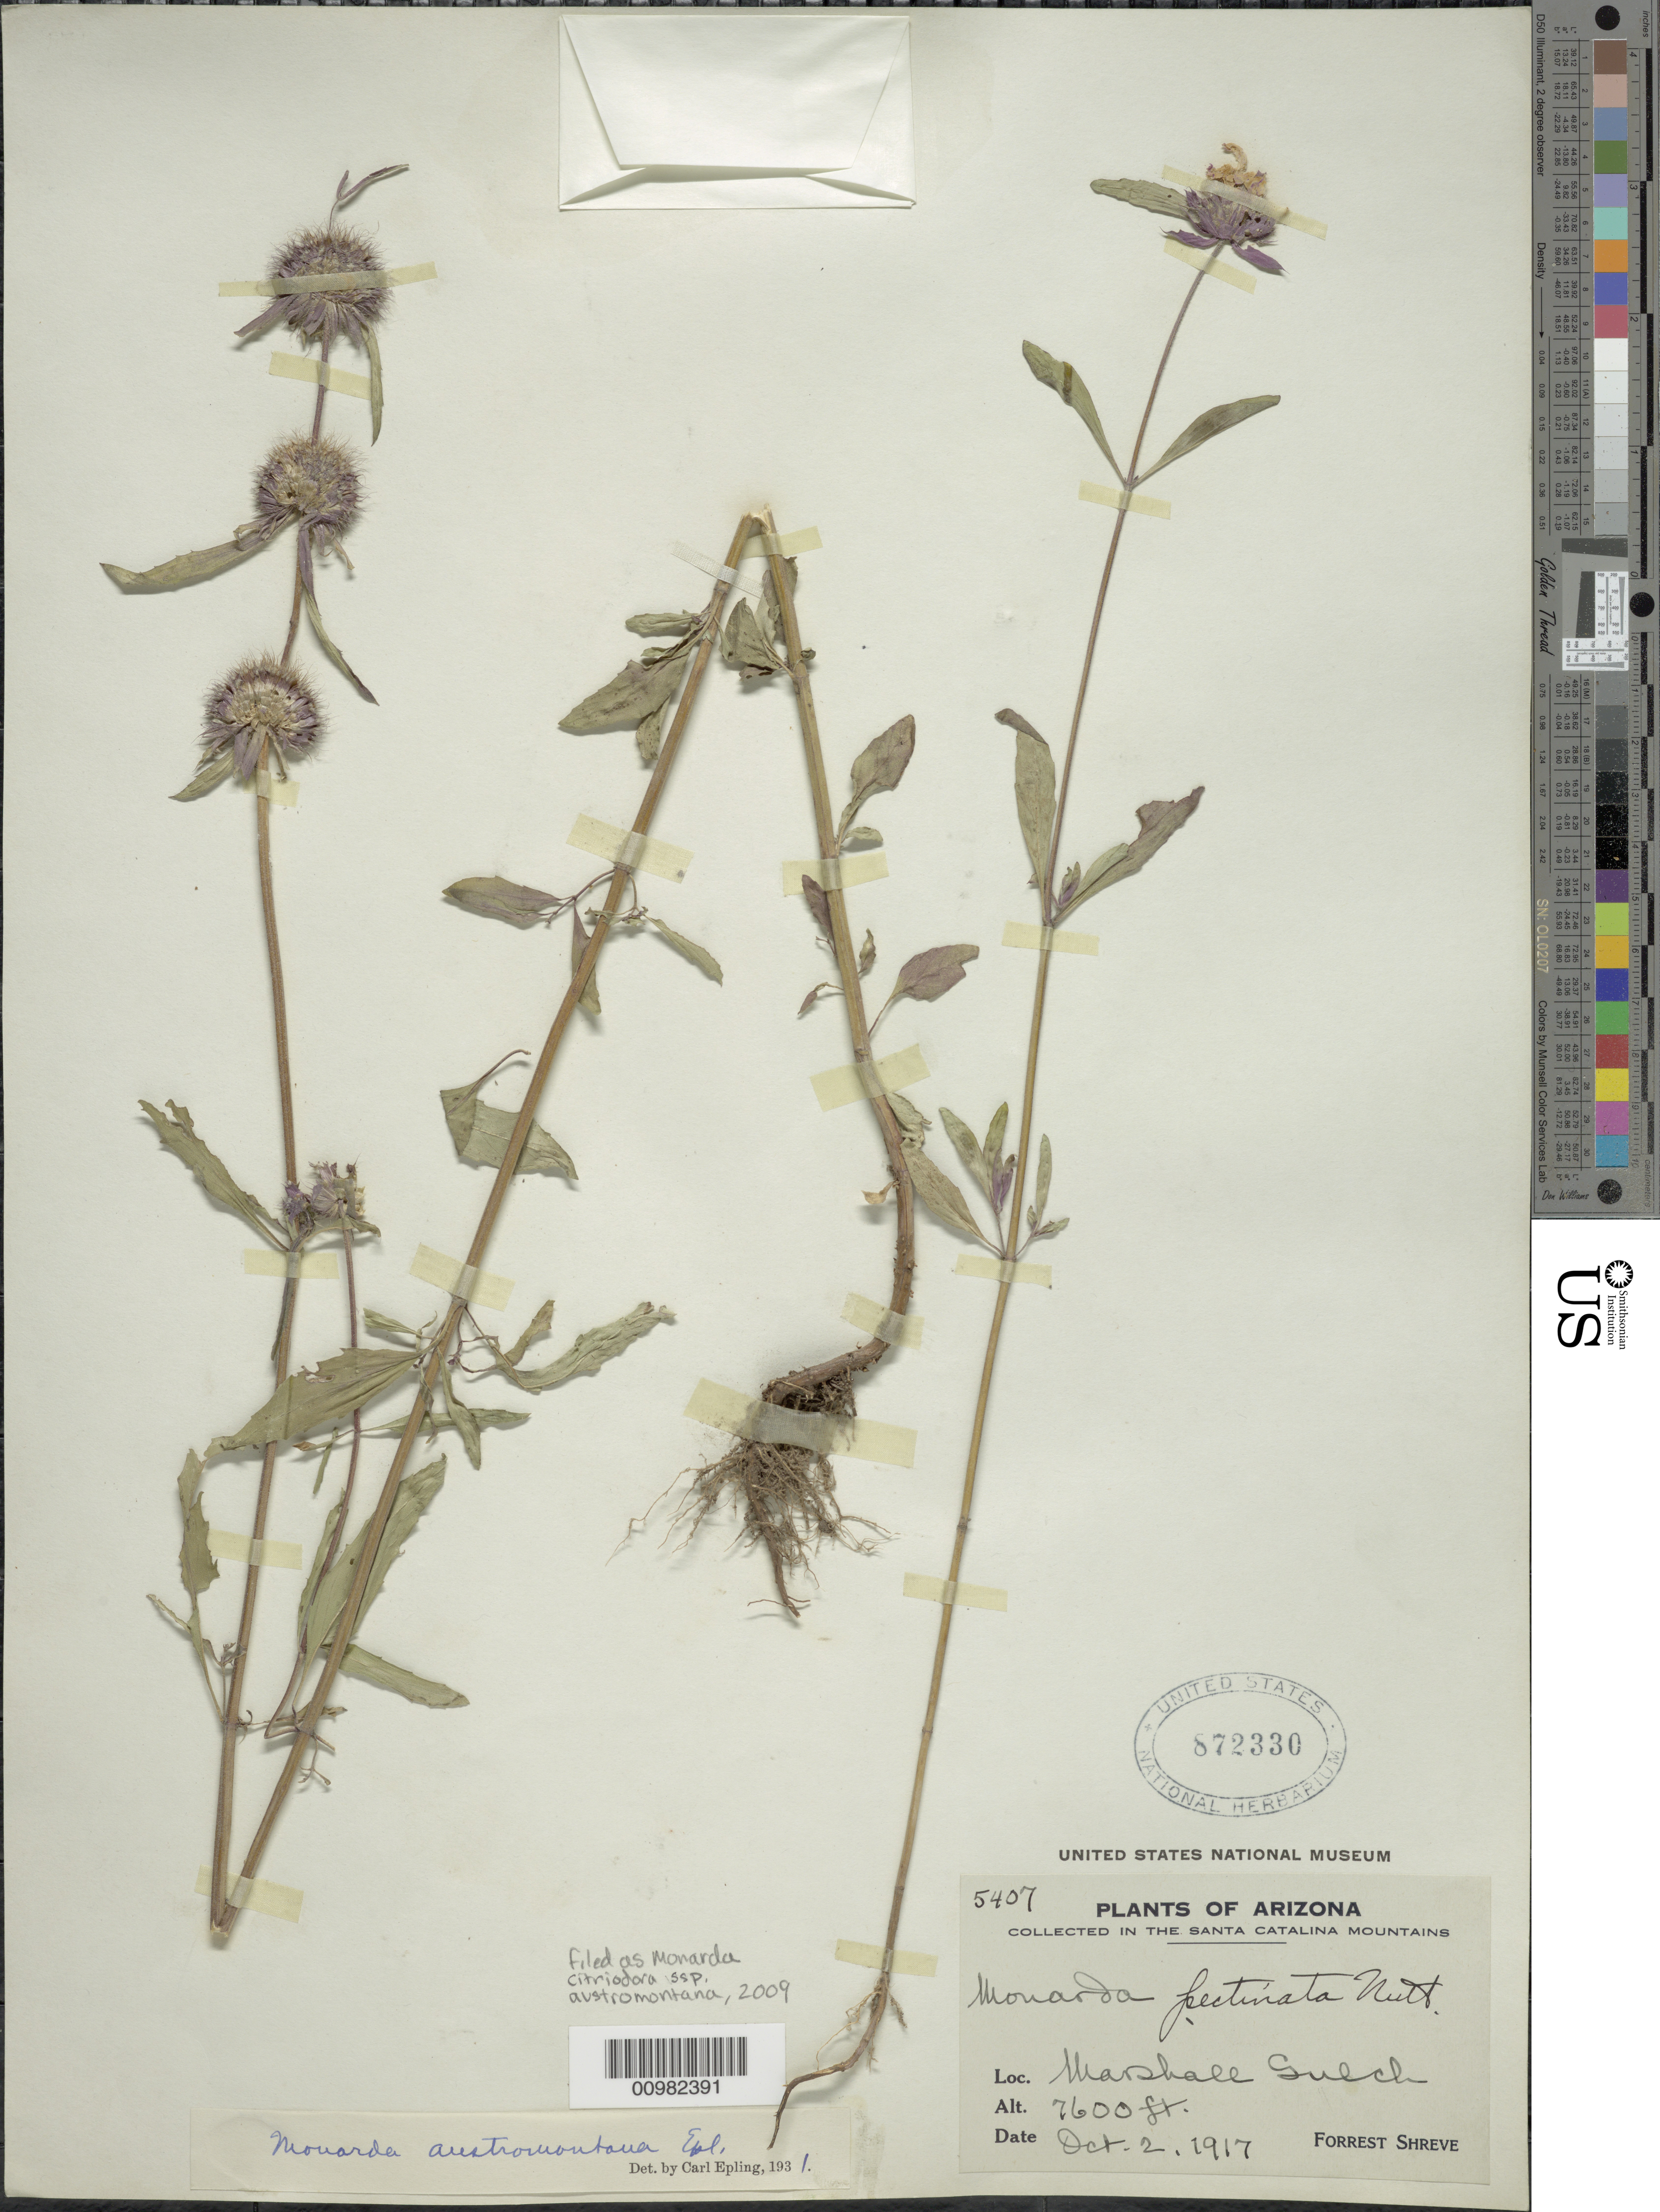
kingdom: Plantae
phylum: Tracheophyta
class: Magnoliopsida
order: Lamiales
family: Lamiaceae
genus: Monarda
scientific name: Monarda citriodora subsp. austromontana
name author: (Epling) Scora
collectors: F. Shreve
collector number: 5407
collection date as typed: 02 Oct 1917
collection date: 1917-10-02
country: United States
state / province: Arizona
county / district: Pima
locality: Santa Catalina Mts.; Marshall Gulch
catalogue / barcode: US 872330